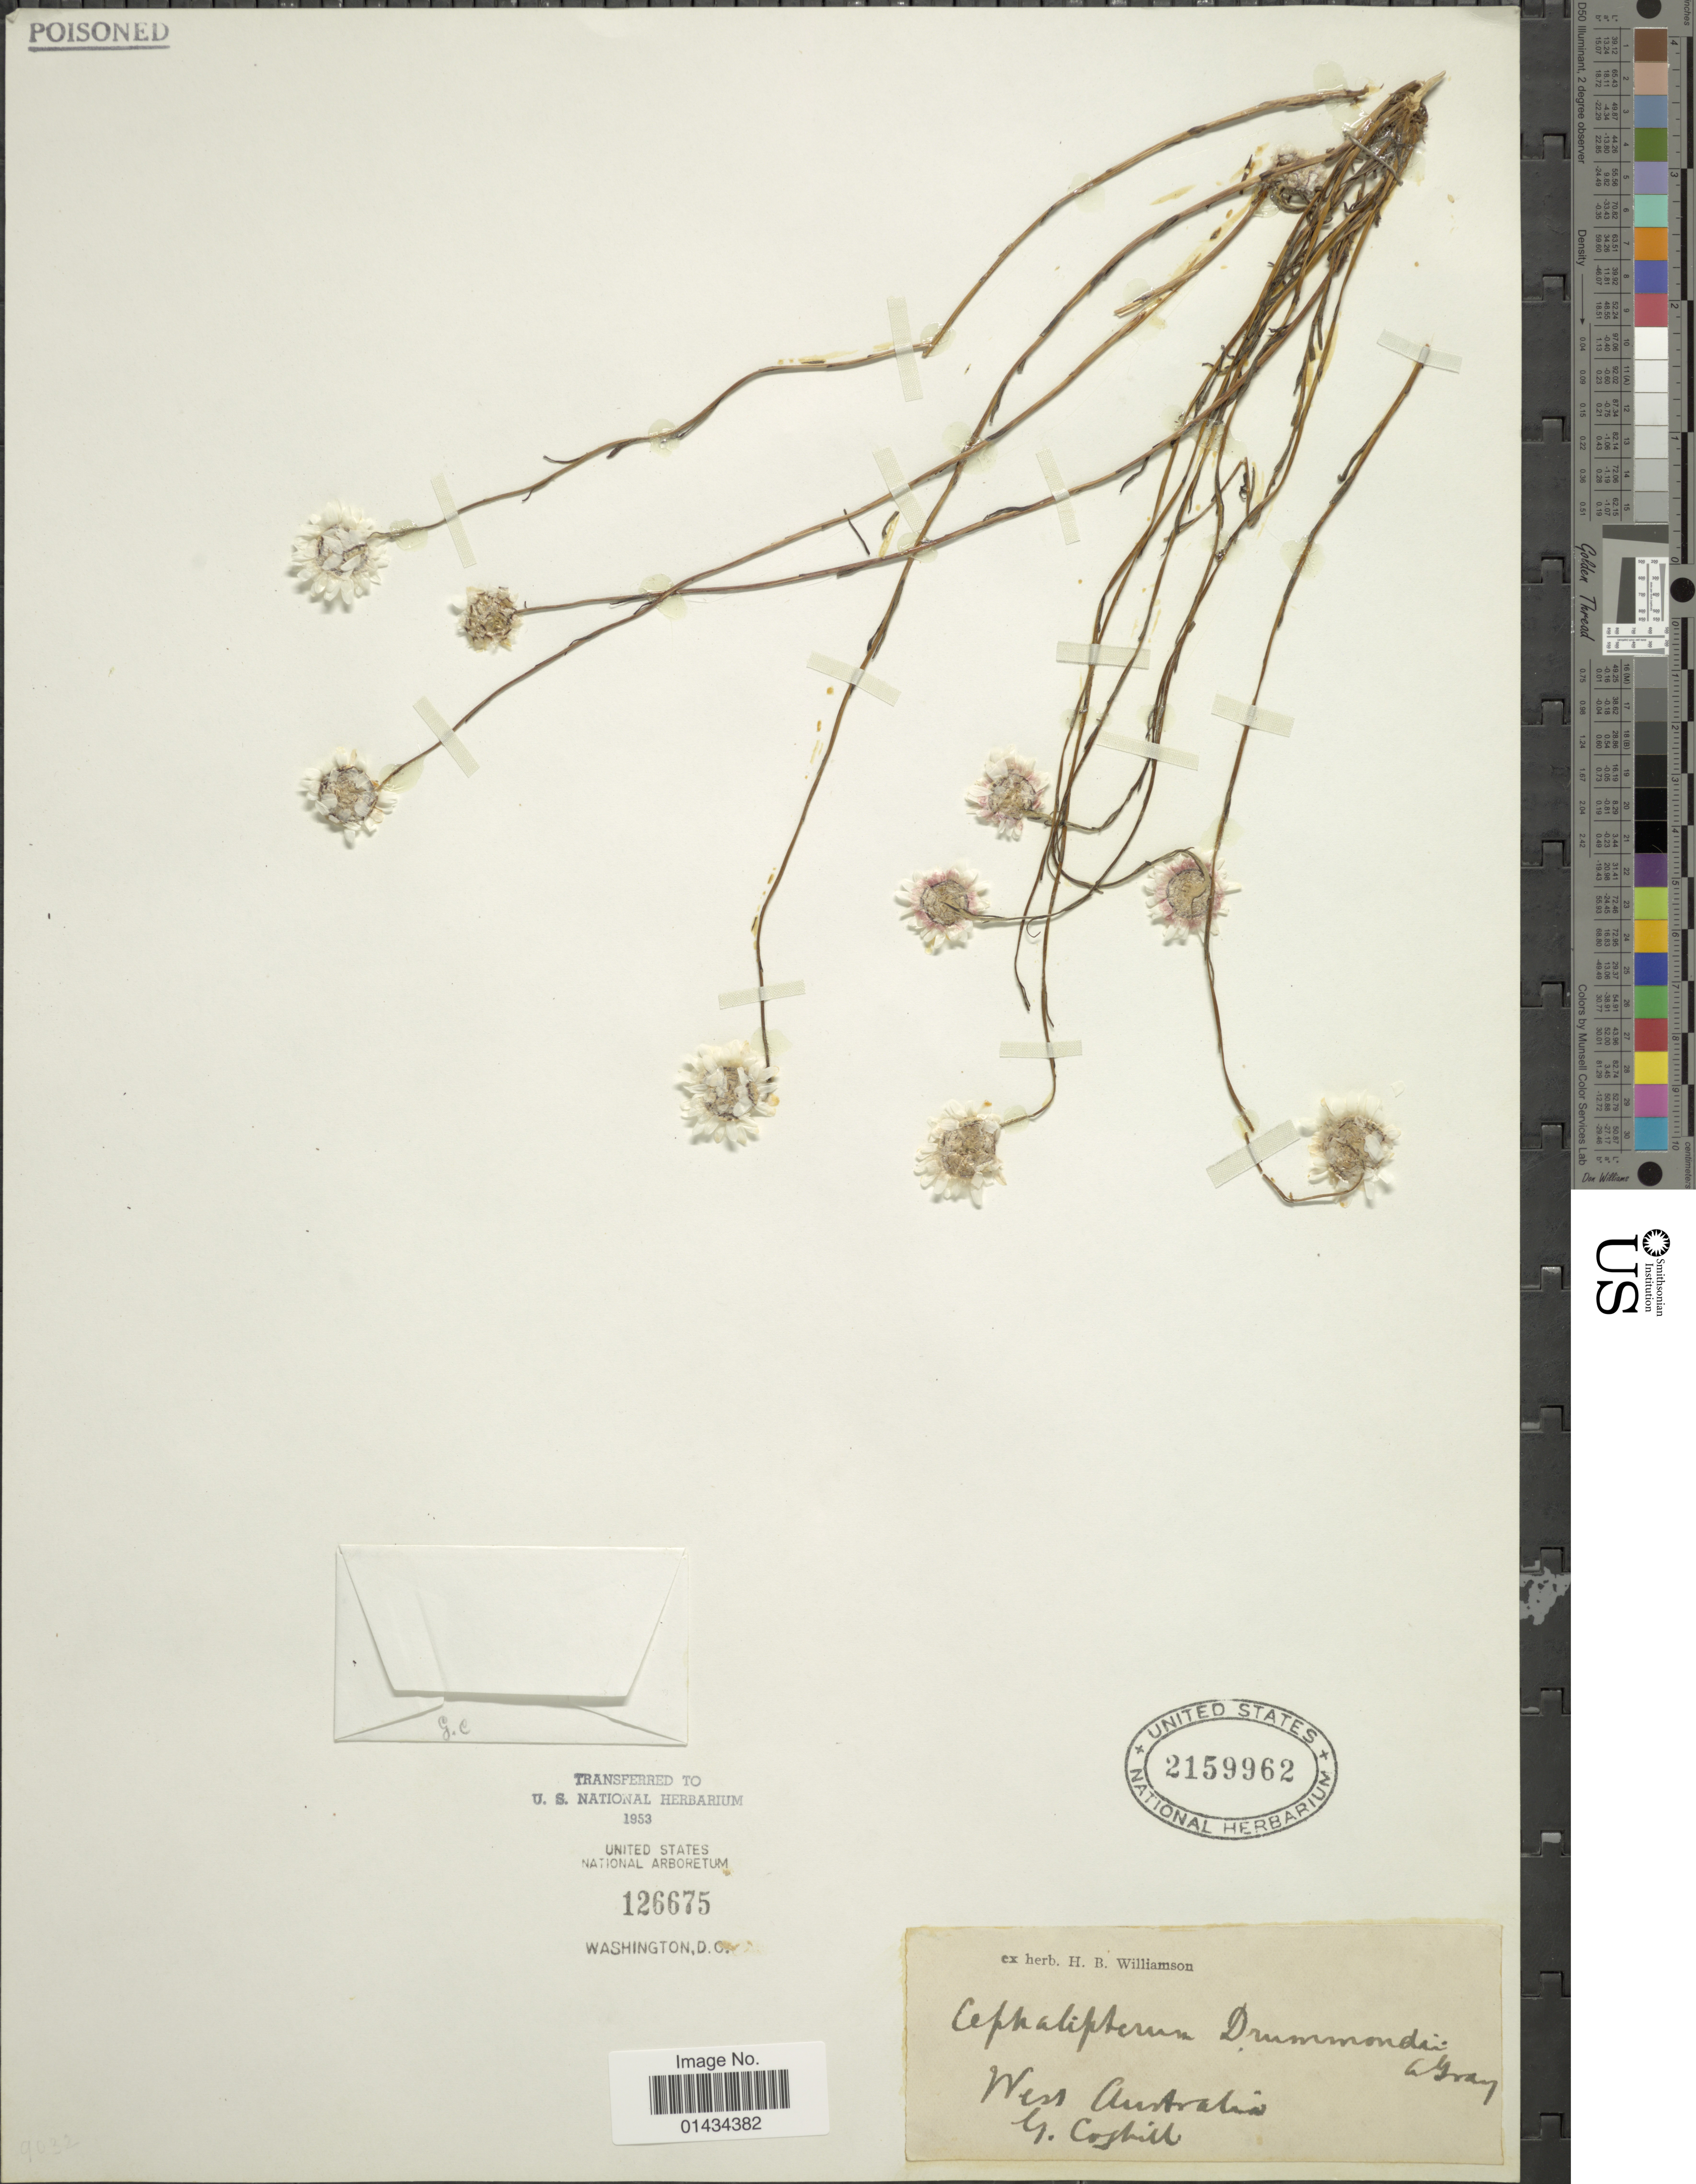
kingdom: Plantae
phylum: Tracheophyta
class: Magnoliopsida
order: Asterales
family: Asteraceae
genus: Cephalipterum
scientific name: Cephalipterum drummondii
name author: A. Gray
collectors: G. Coshill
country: Australia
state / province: Western Australia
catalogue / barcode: US 2159962